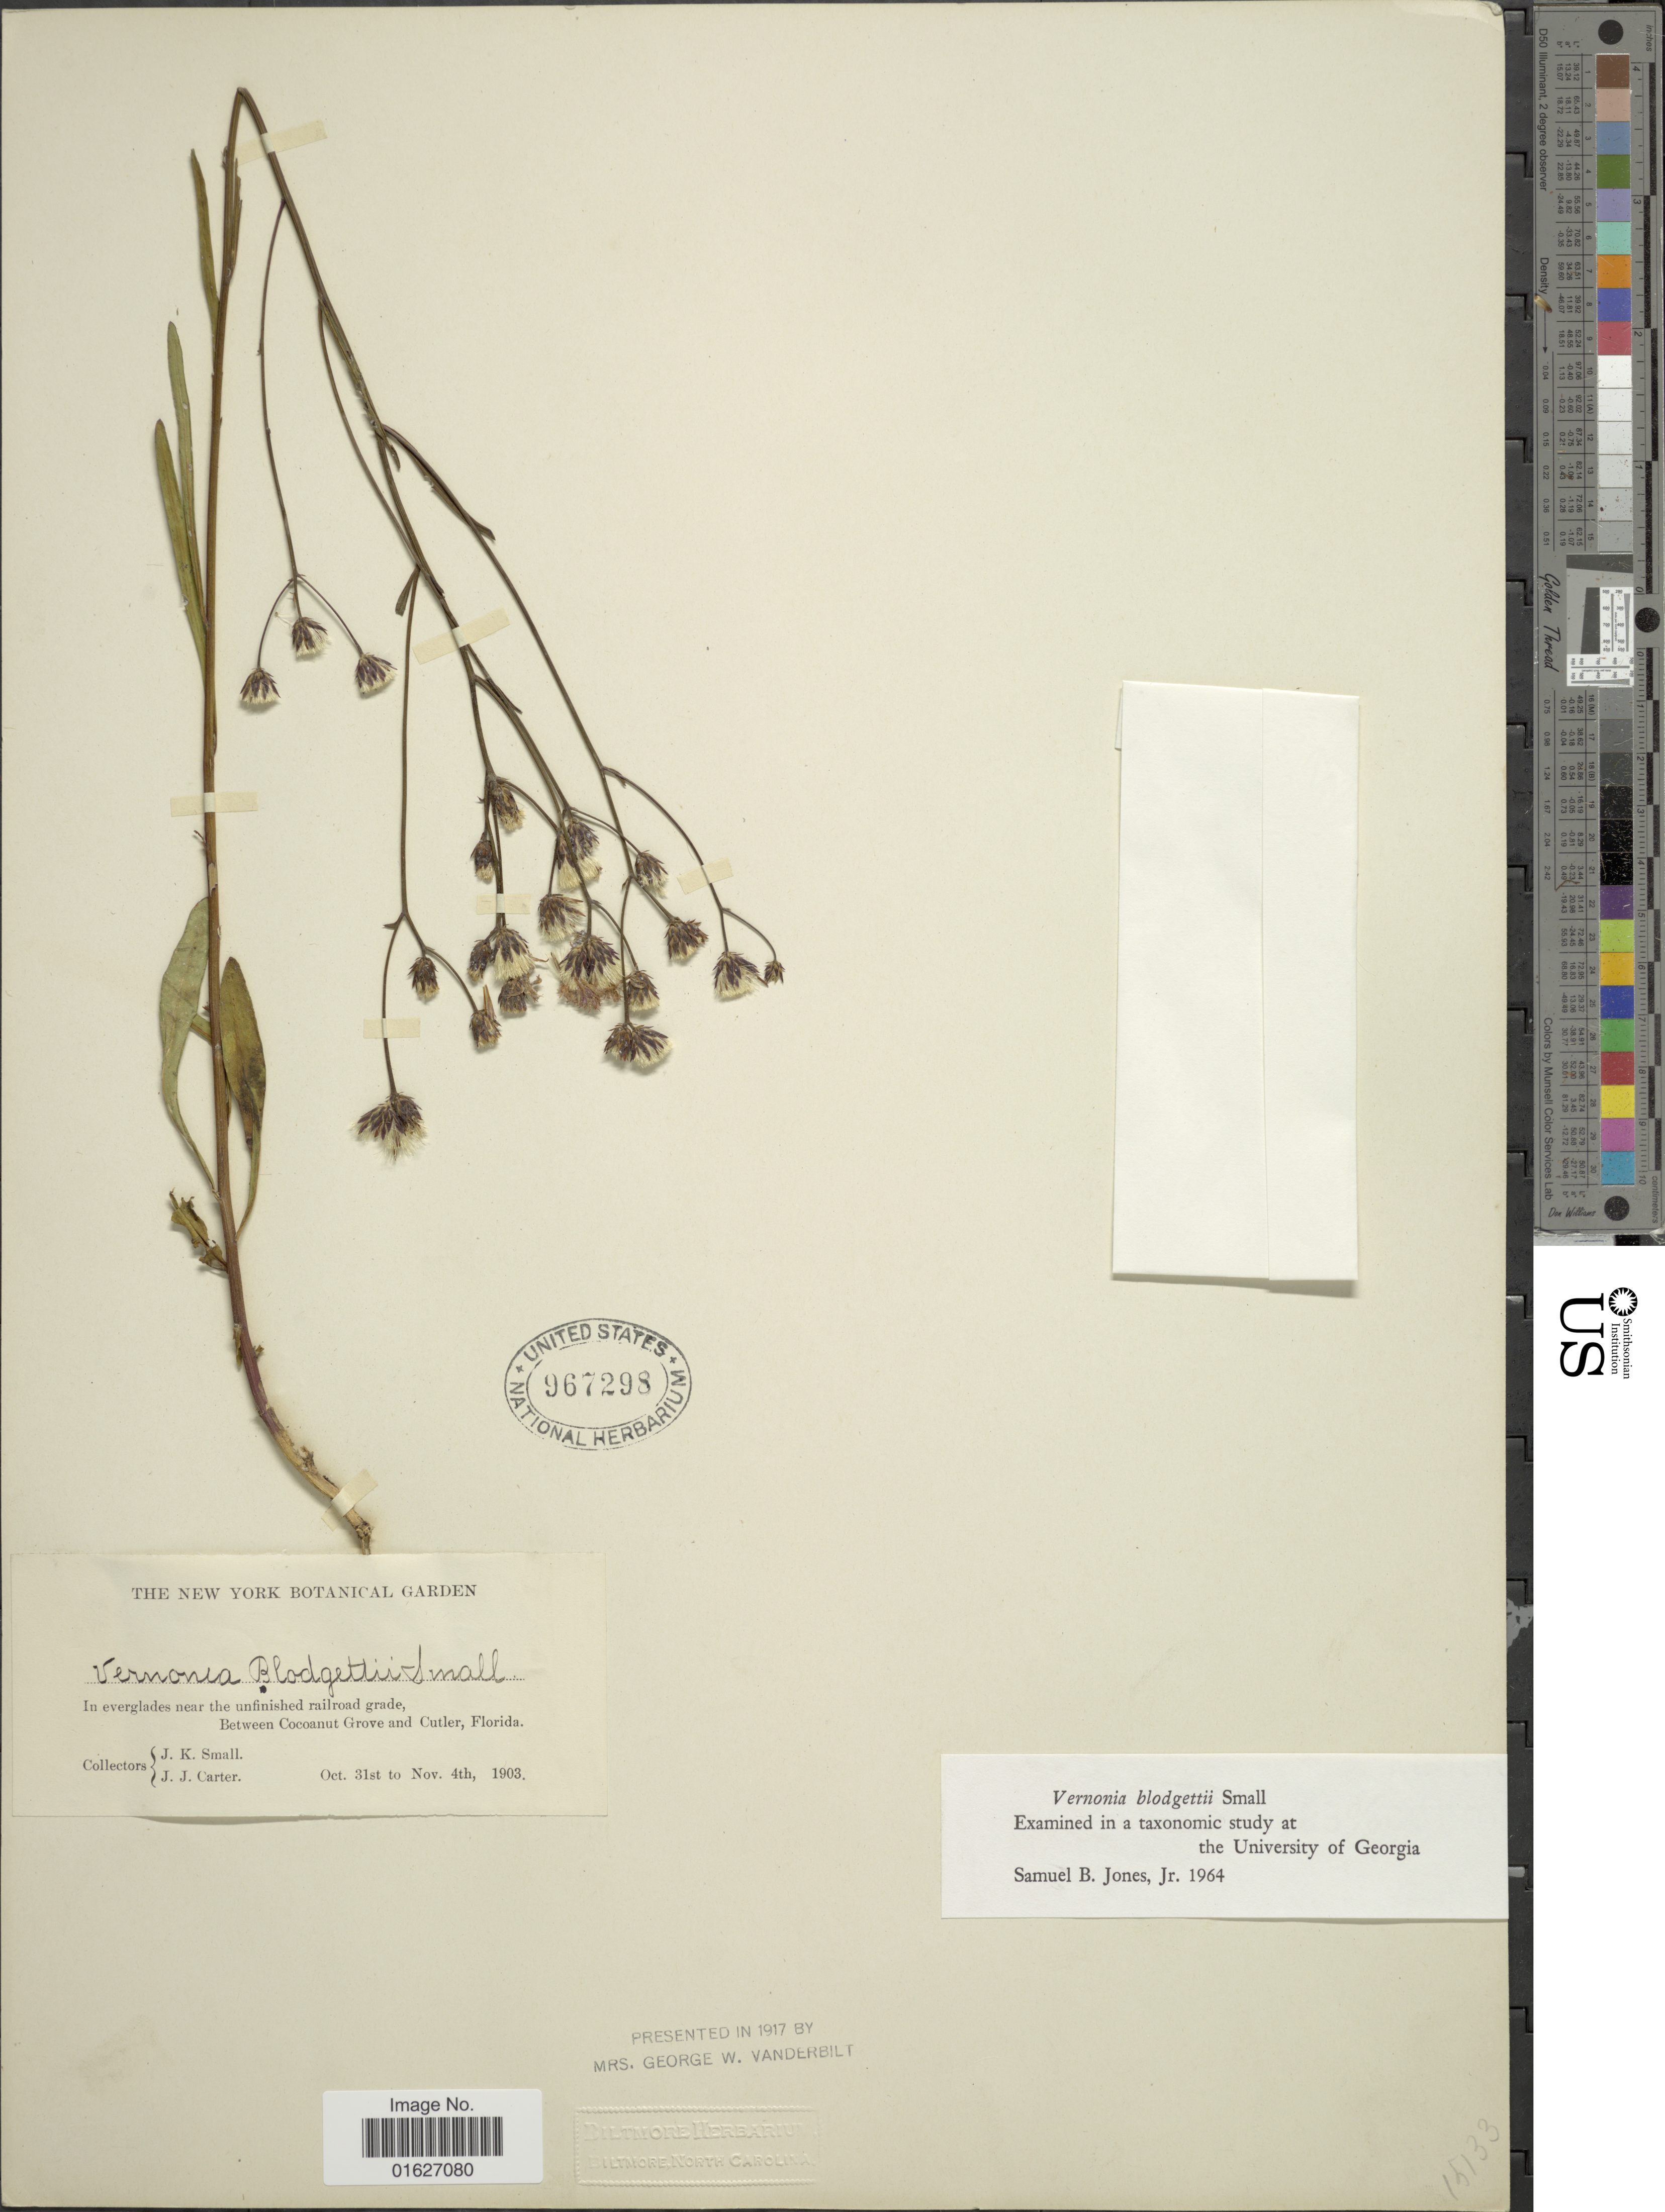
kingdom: Plantae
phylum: Tracheophyta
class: Magnoliopsida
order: Asterales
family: Asteraceae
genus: Vernonia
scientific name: Vernonia blodgettii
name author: Small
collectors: J. K. Small & J. Carter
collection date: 1903-10-31/1903-11-04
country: United States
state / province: Florida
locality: In everglades near the unfinishes railroad grade, between Cocoanut Grove and Cutler.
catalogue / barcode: US 967298